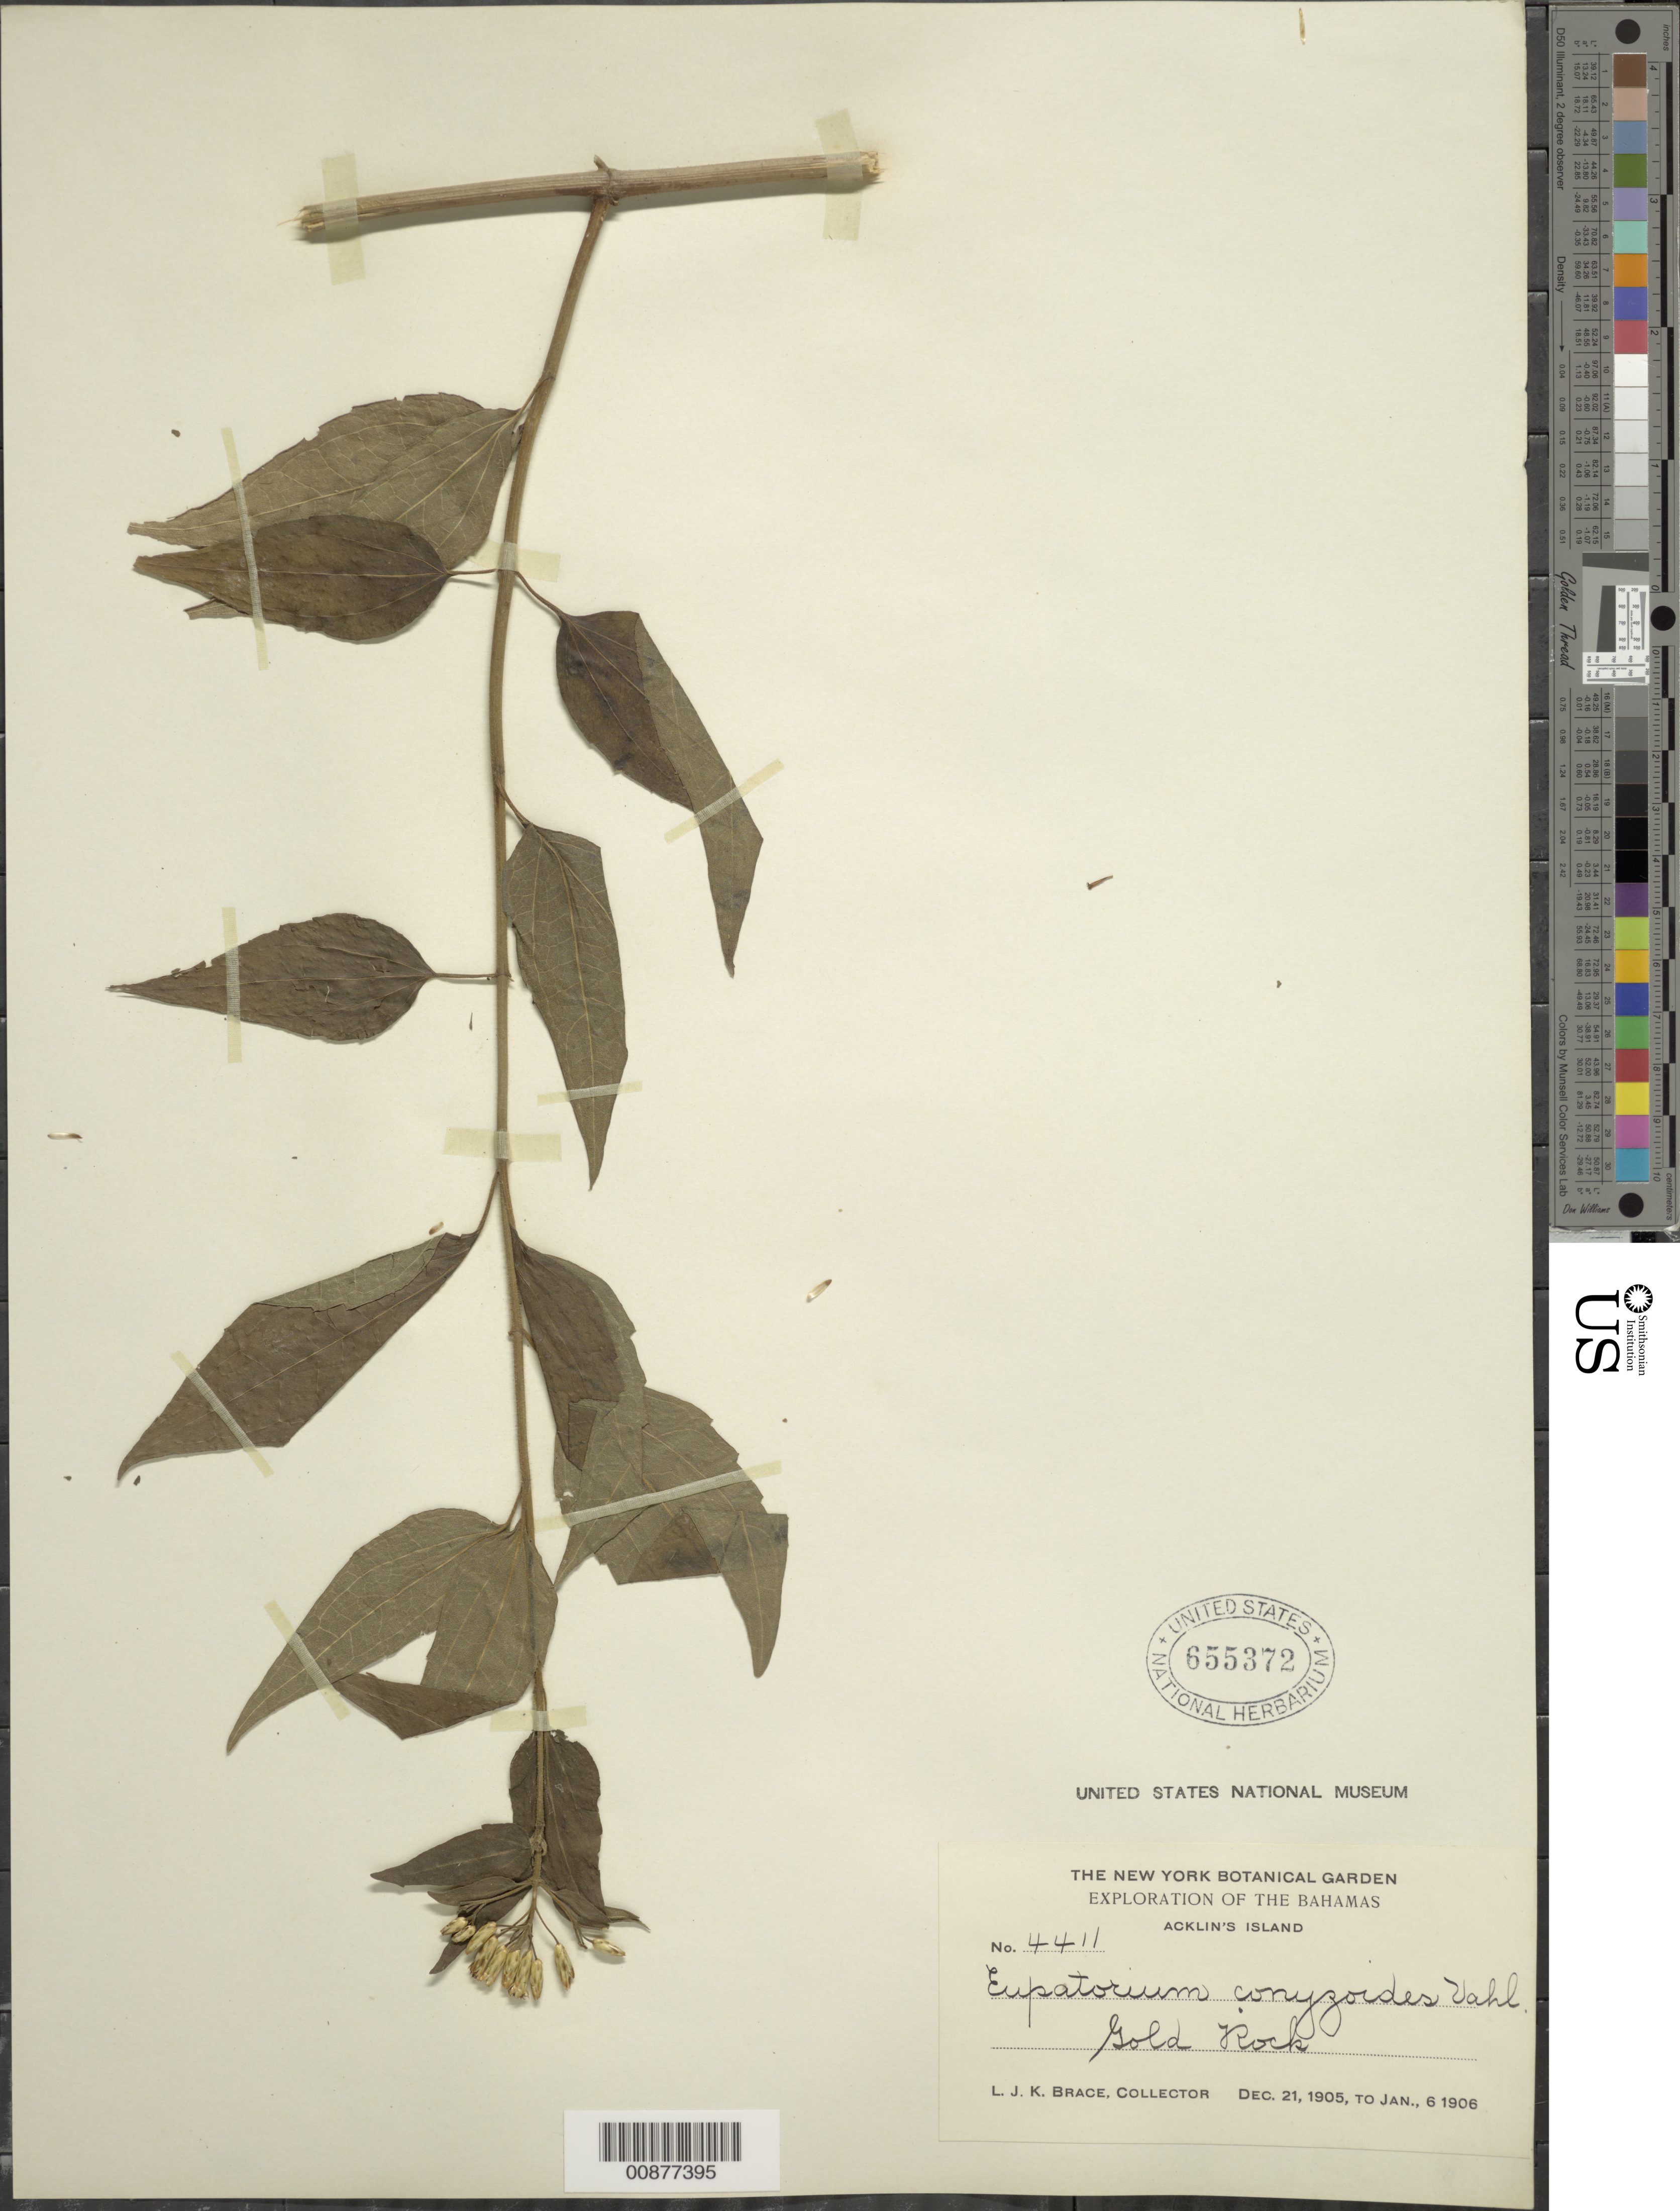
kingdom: Plantae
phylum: Tracheophyta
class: Magnoliopsida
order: Asterales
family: Asteraceae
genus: Chromolaena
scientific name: Chromolaena odorata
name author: (L.) R.M. King & H. Rob.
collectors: L. J. K. Brace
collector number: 4411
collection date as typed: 21 Dec 1905 to 06 Jan 1906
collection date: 1905-12-21/1906-01-06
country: Bahamas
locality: Acklin's Island. Gold Rock.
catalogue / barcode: US 655372